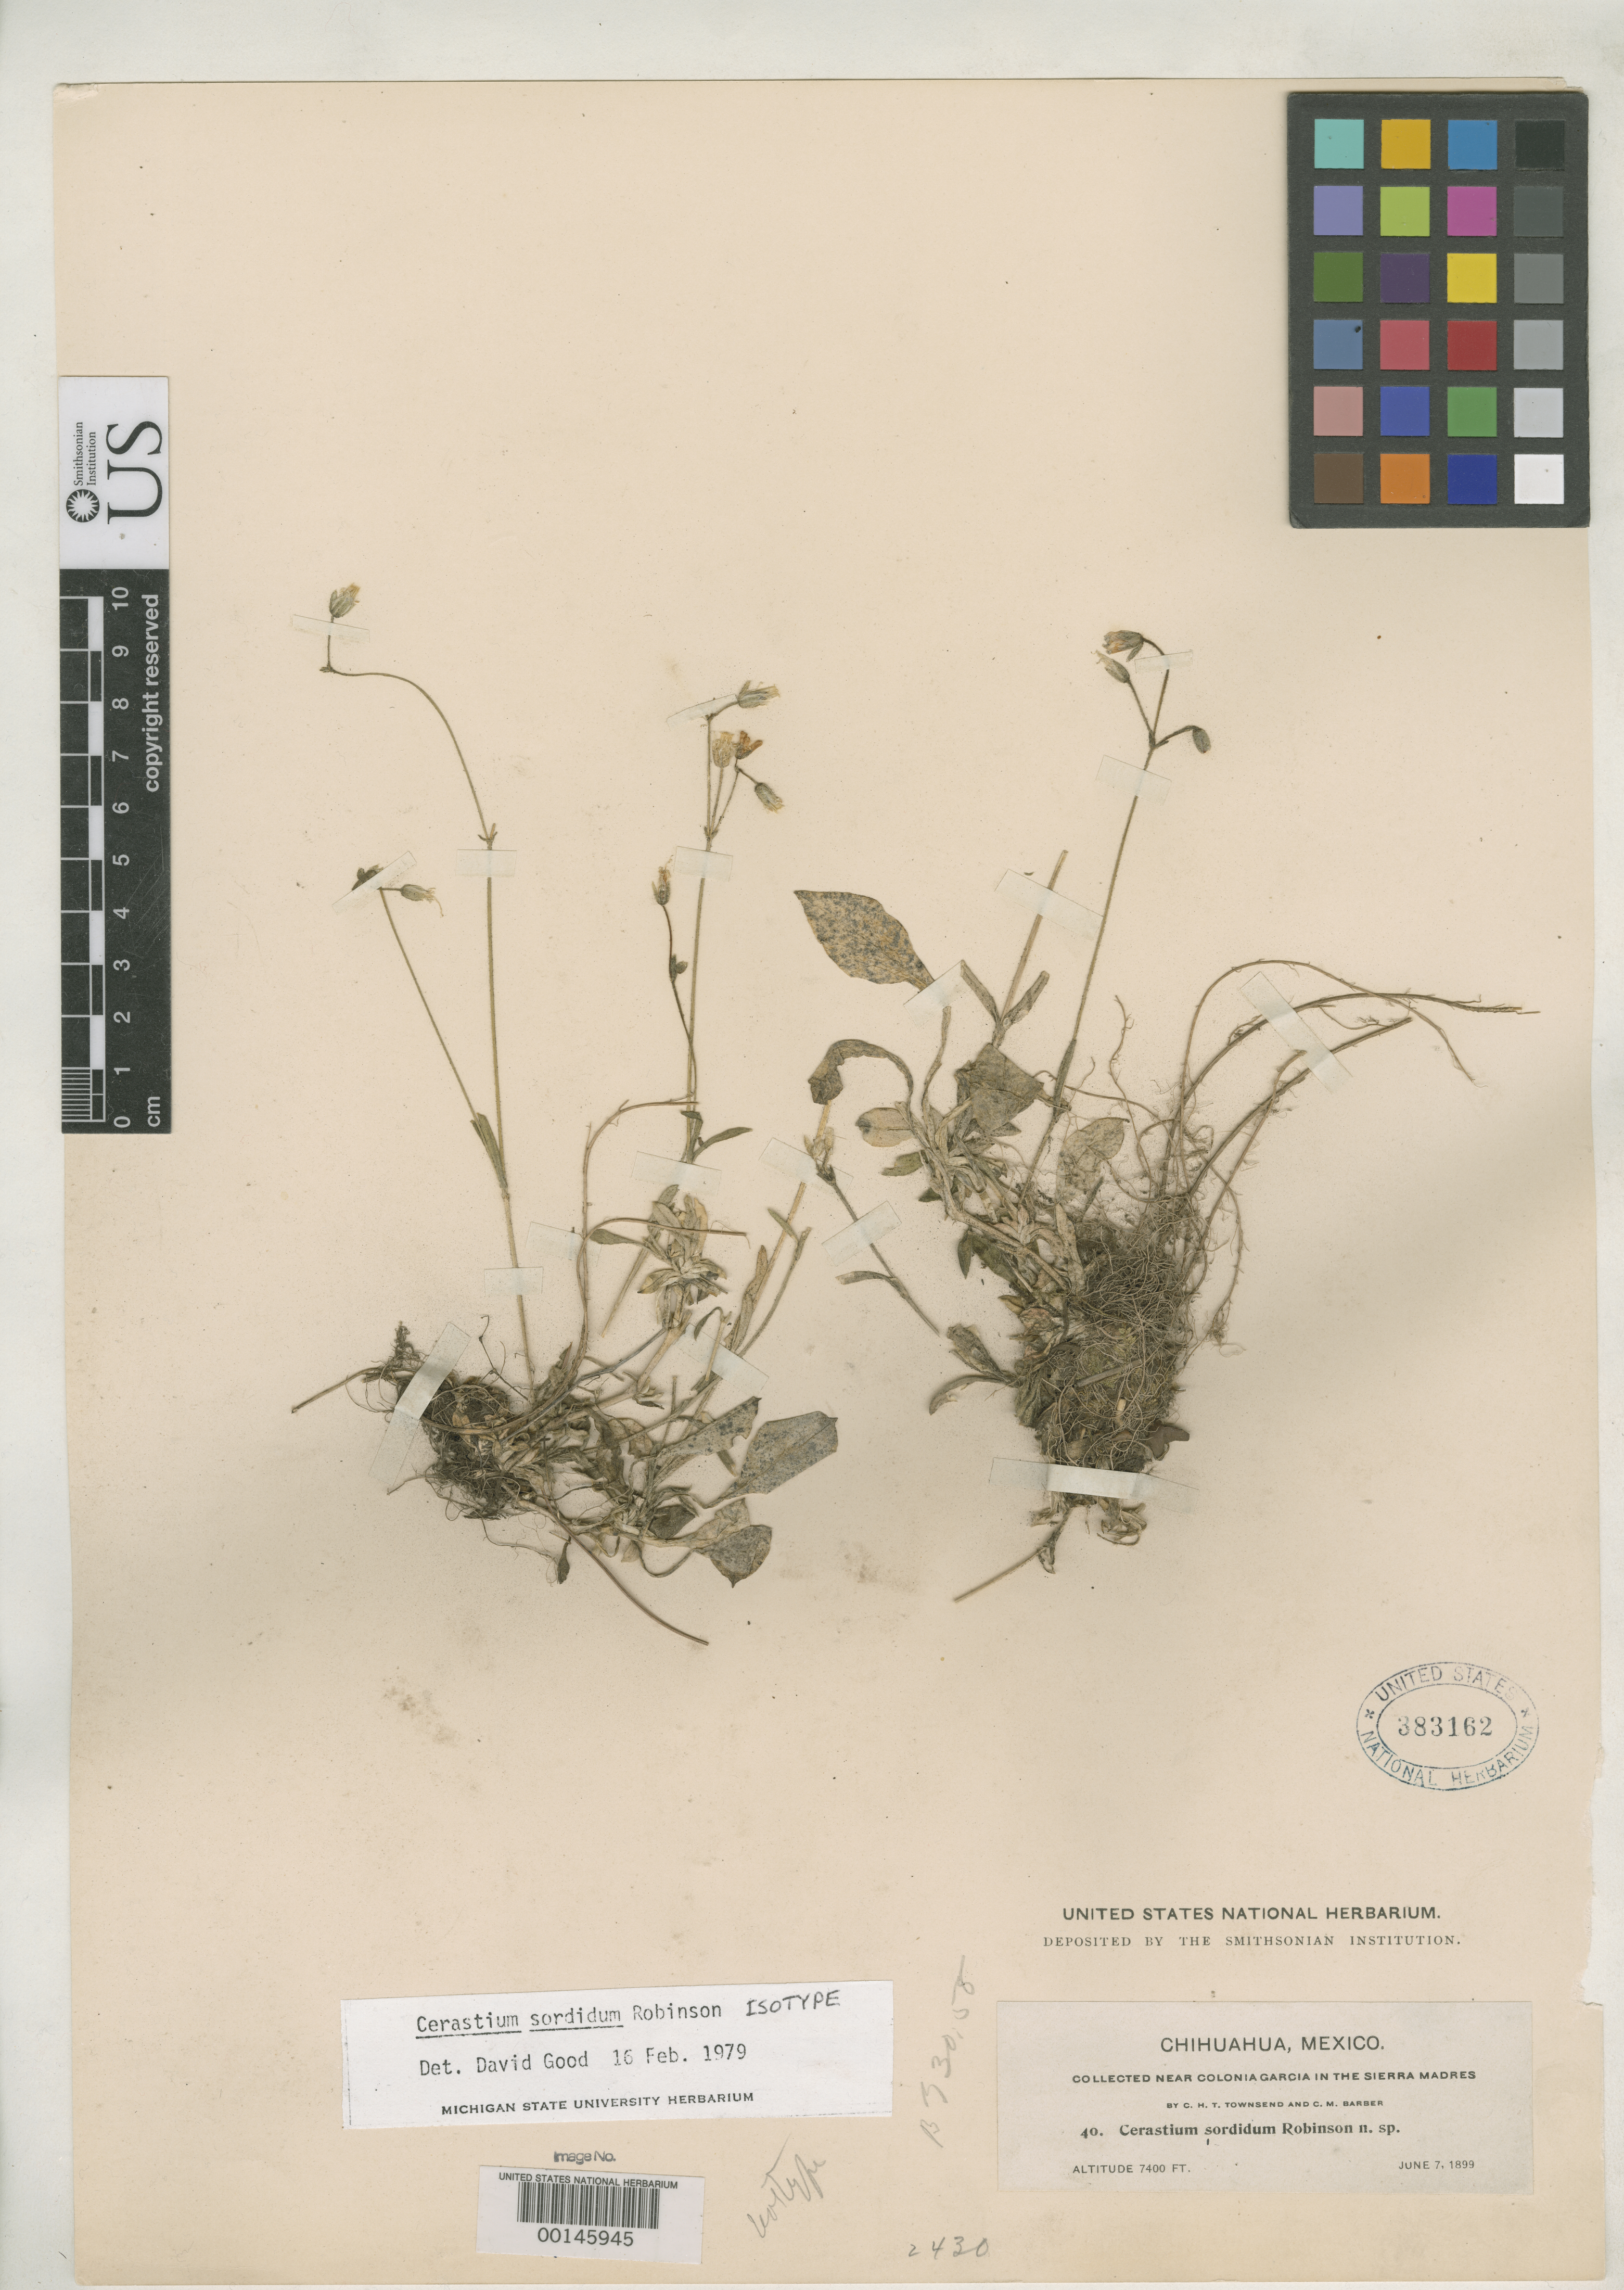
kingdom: Plantae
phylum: Tracheophyta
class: Magnoliopsida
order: Caryophyllales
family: Caryophyllaceae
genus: Cerastium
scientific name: Cerastium sordidum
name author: B.L. Rob.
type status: Isotype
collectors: C. H. T. Townsend & C. Barber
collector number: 40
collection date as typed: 07 Jun 1899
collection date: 1899-06-07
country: Mexico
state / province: Chihuahua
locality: Near Colonia Garcia in Sierra Madres.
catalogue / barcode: US 383162